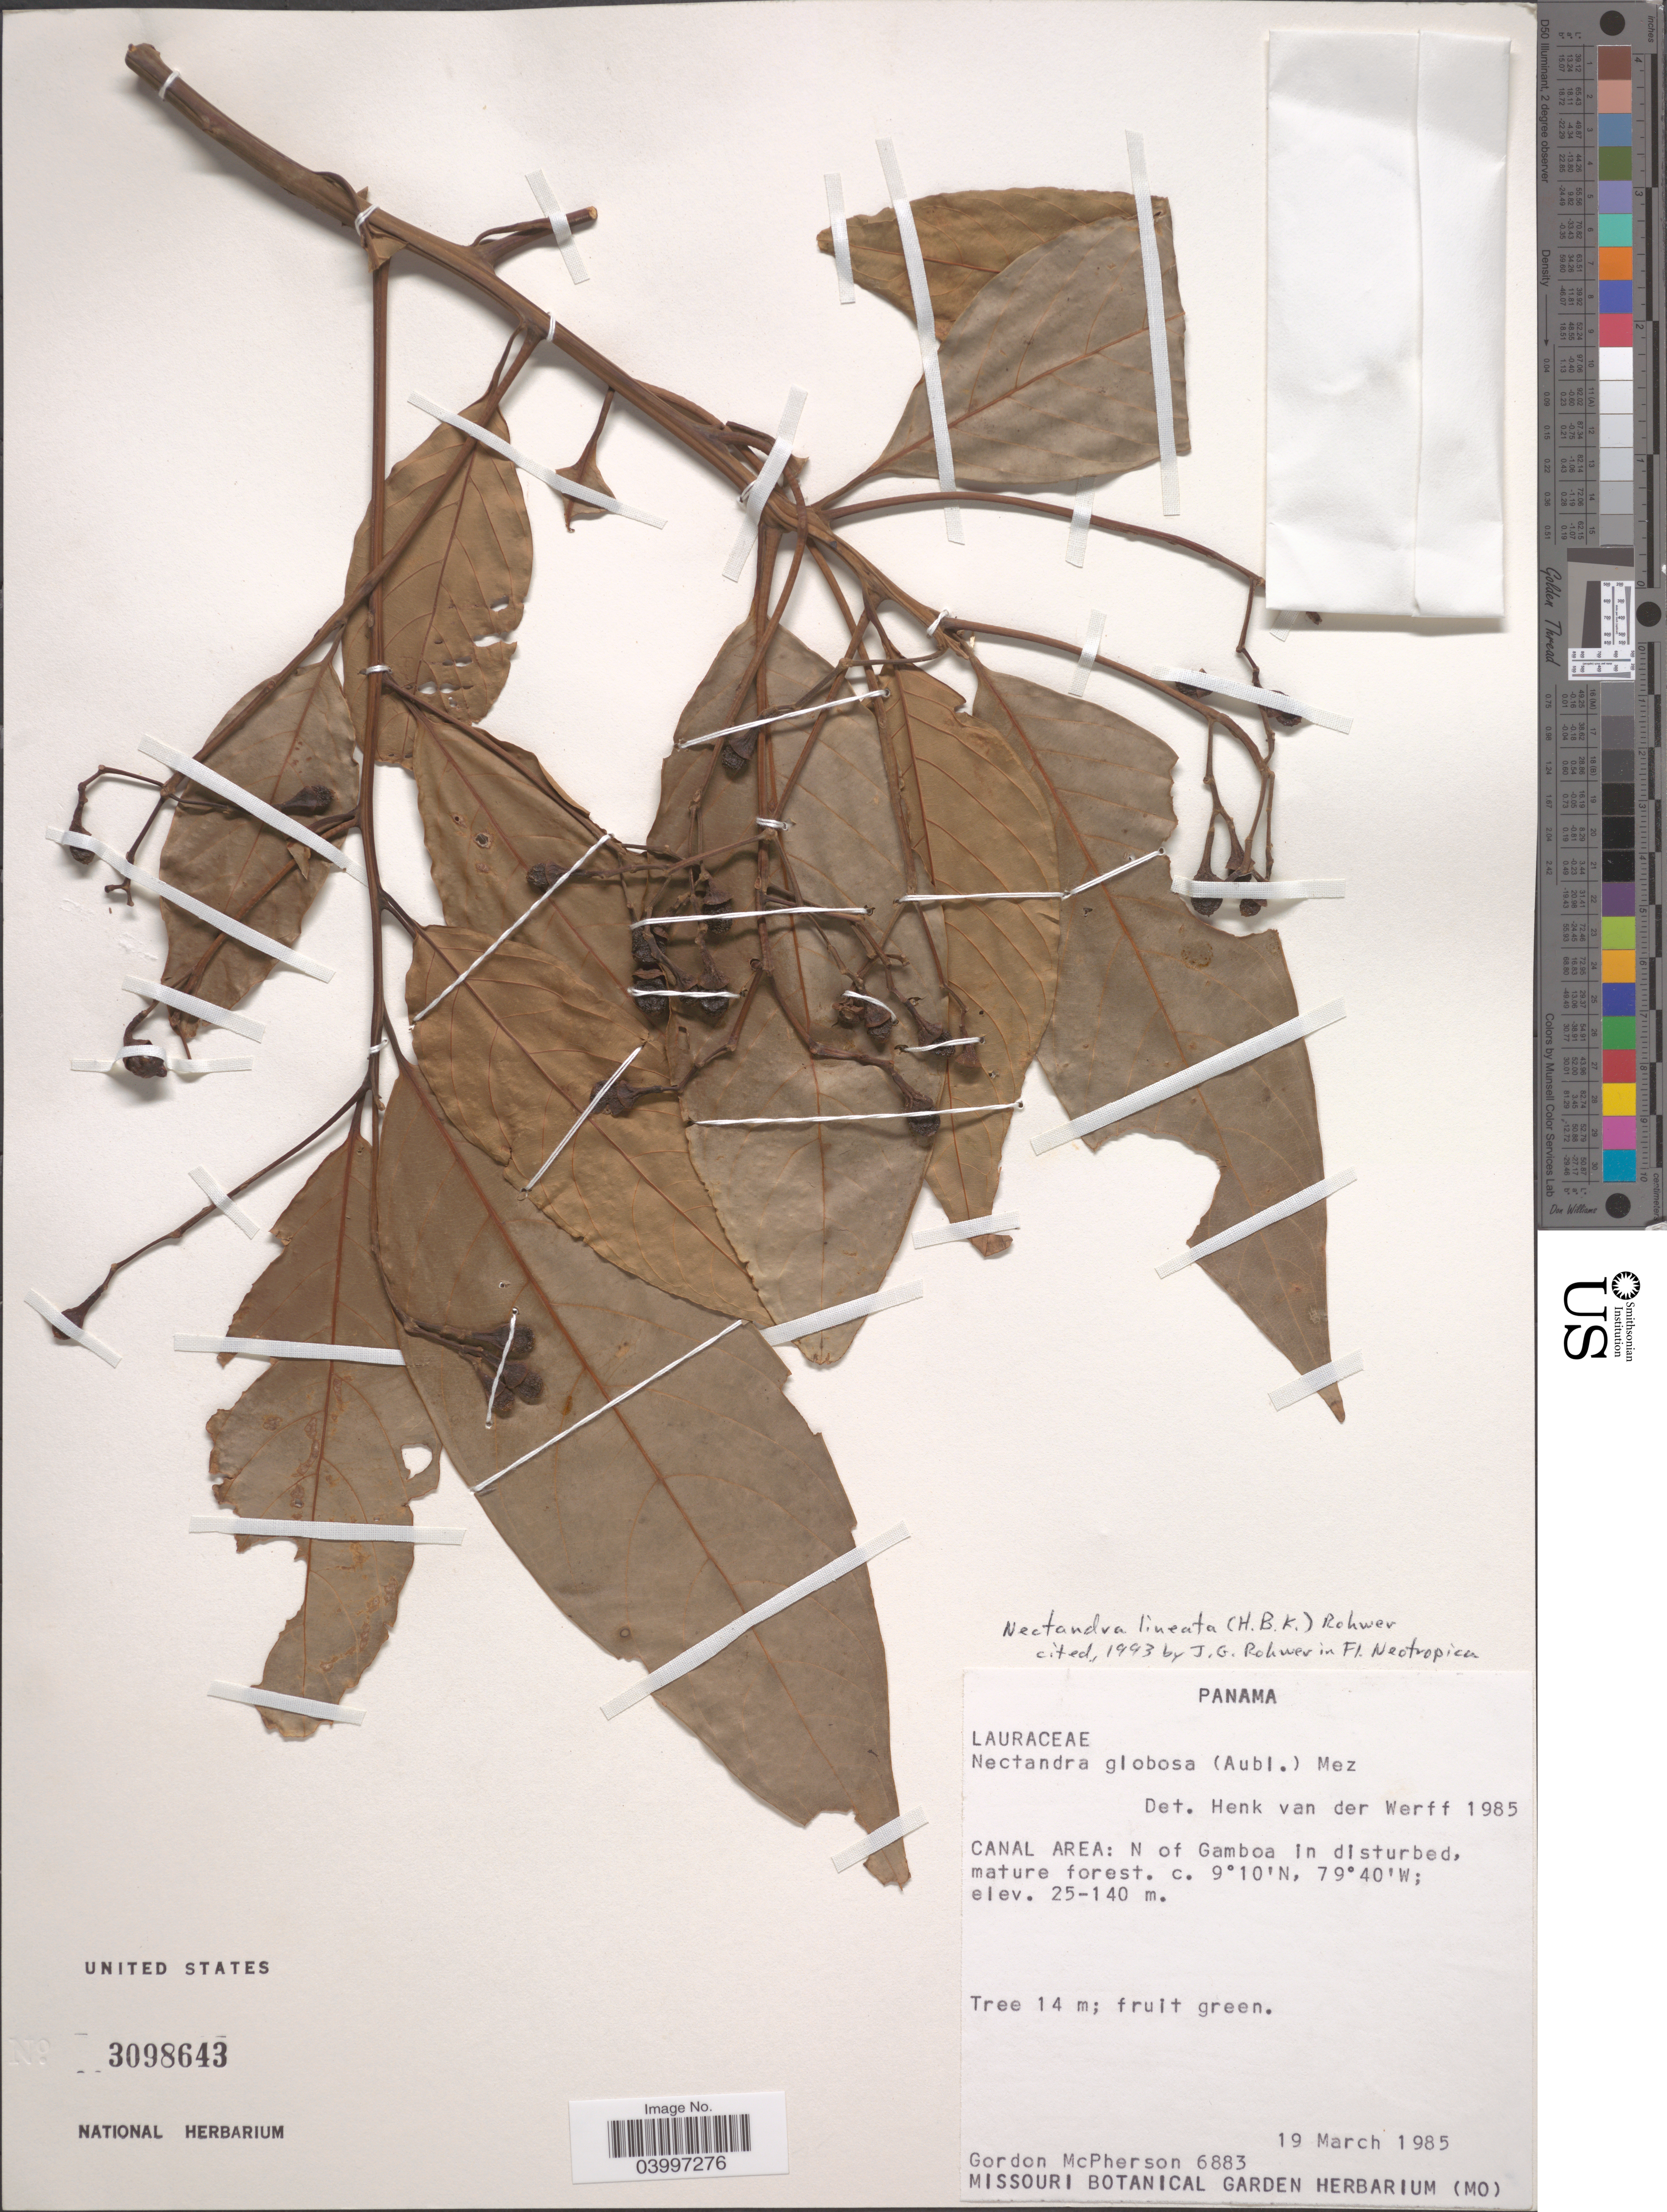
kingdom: Plantae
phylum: Tracheophyta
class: Magnoliopsida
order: Laurales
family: Lauraceae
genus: Nectandra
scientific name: Nectandra lineata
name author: (Kunth) Rohwer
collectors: G. McPherson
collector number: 6883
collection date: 1985-03-19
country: Panama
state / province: Colón / Panamá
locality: Canal Area: N of Gamboa.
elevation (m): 25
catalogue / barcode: US 3098643